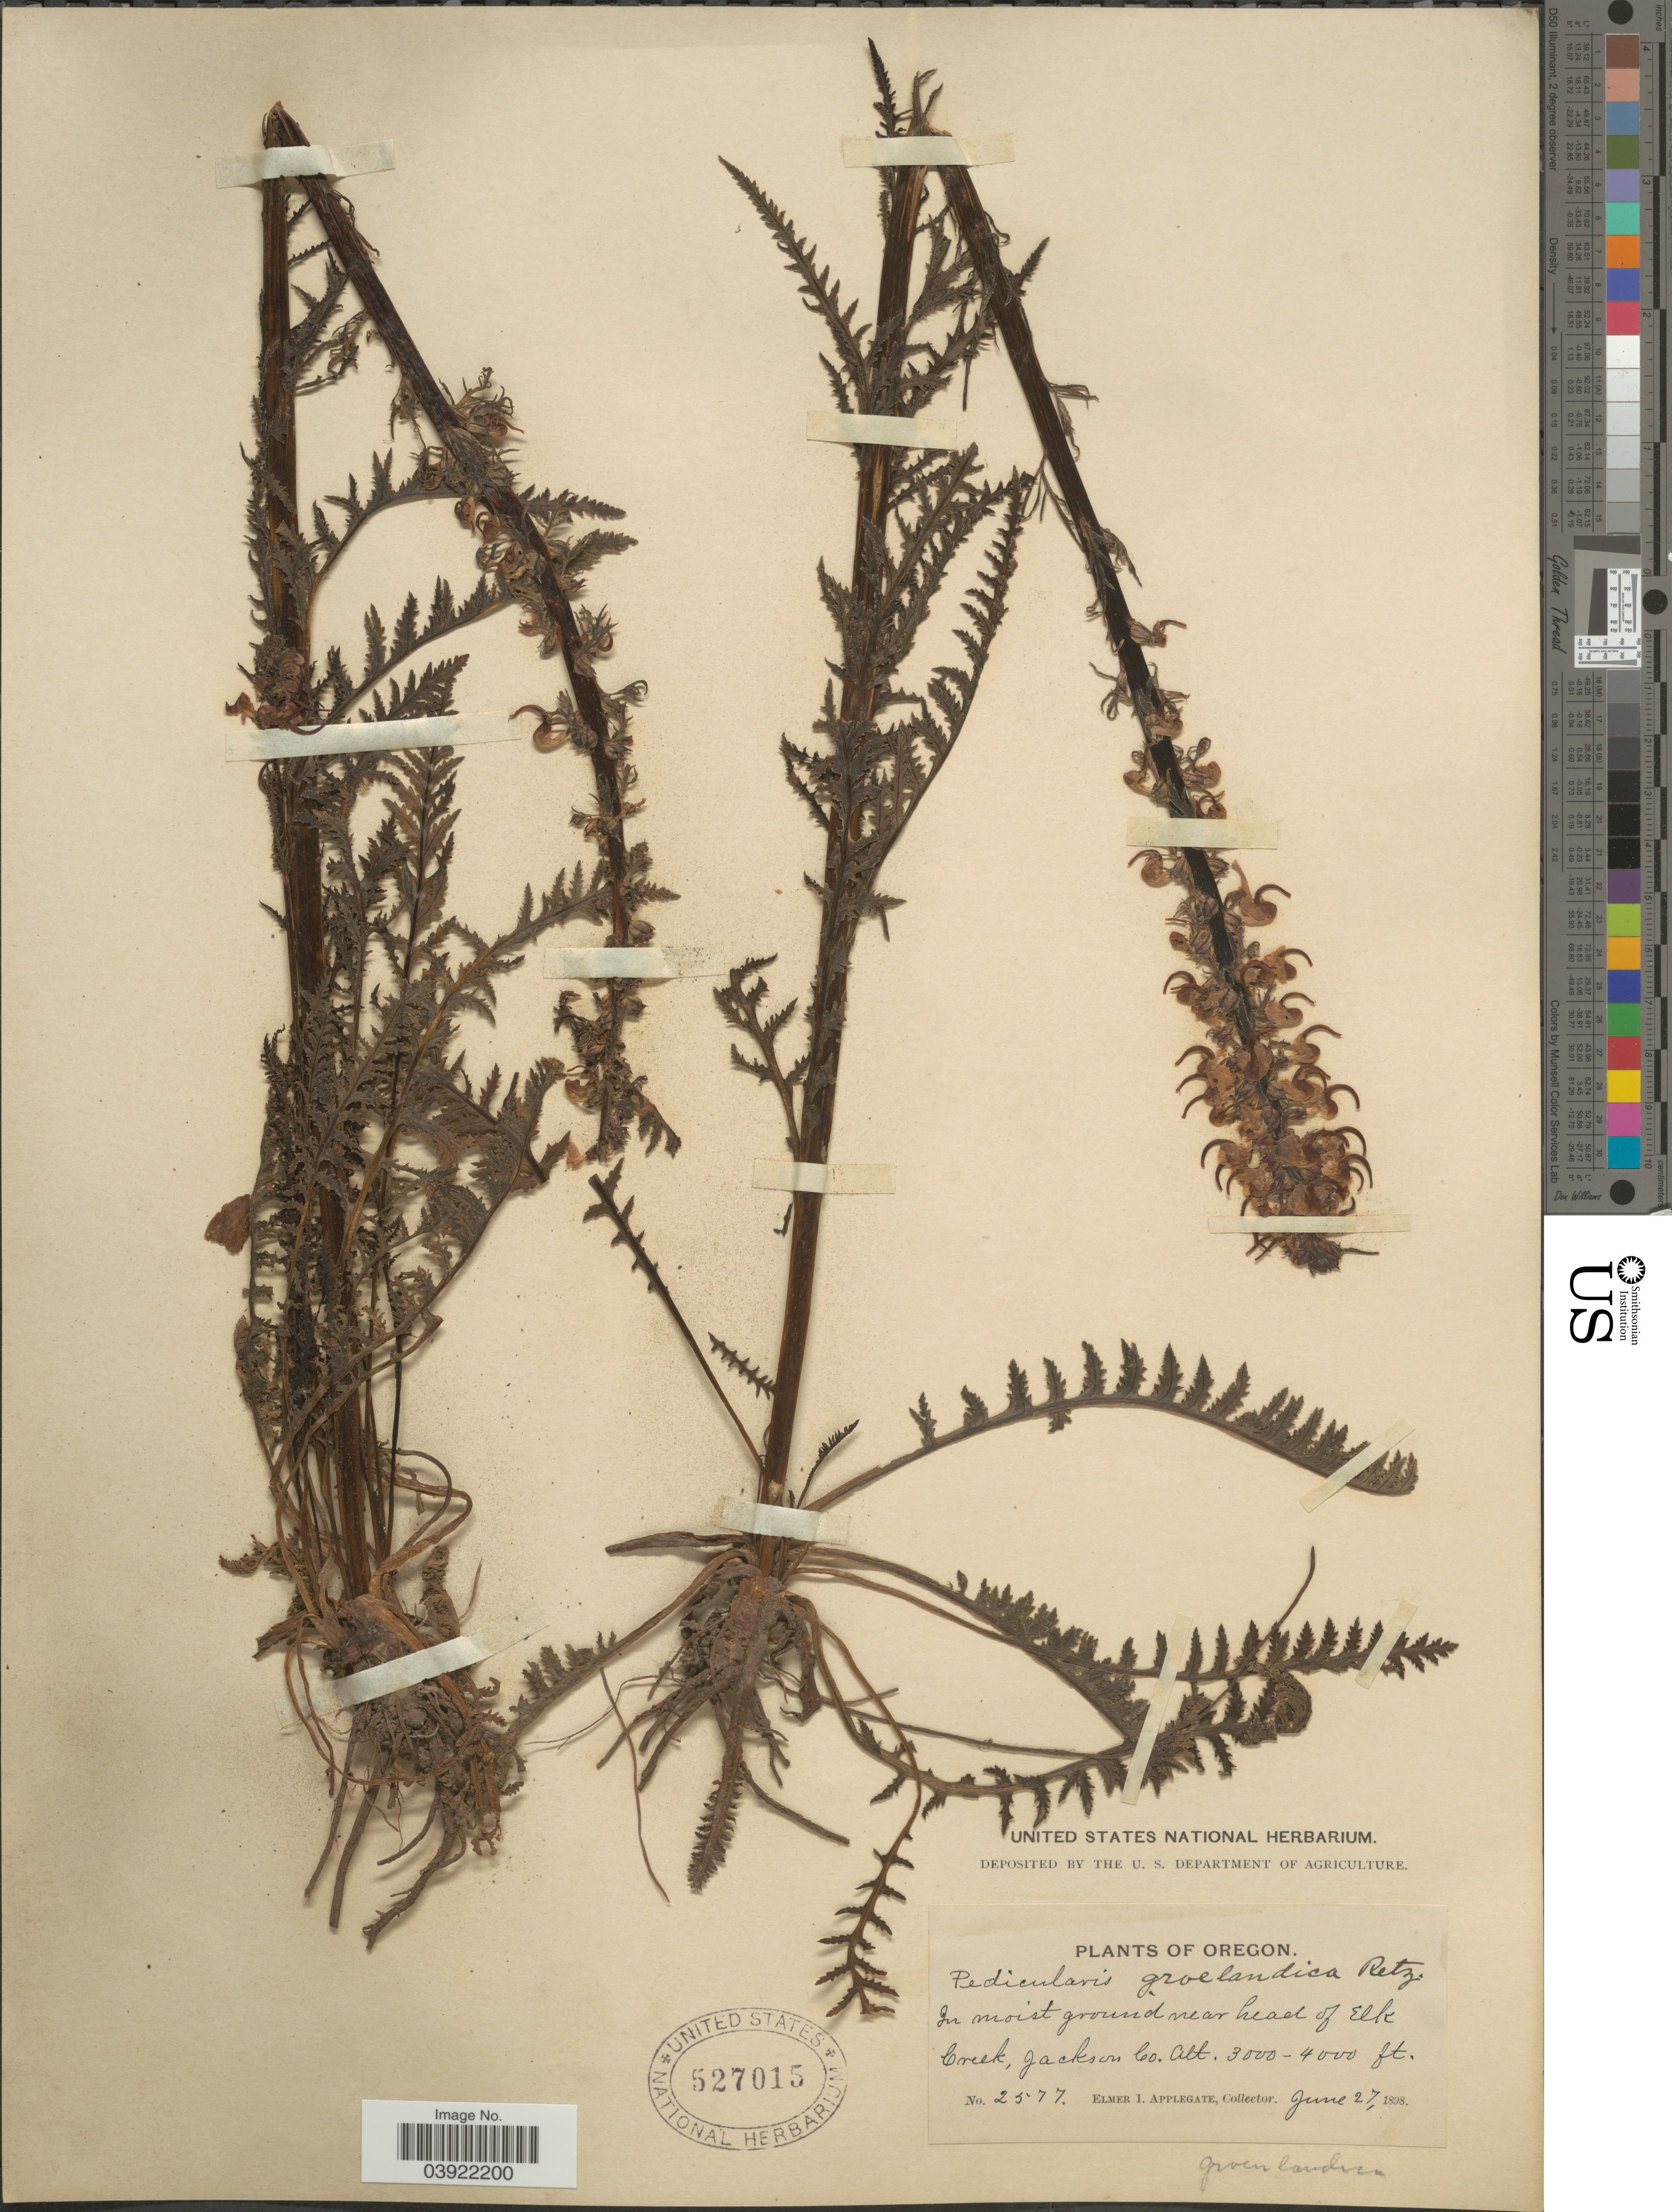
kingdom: Plantae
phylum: Tracheophyta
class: Magnoliopsida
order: Lamiales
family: Orobanchaceae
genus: Pedicularis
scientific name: Pedicularis groenlandica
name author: Retz.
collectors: E. I. Applegate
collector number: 2577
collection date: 1898-06-27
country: United States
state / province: Oregon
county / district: Jackson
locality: In moist ground near head of Elk Creek, Jackson Co.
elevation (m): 914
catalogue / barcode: US 527015